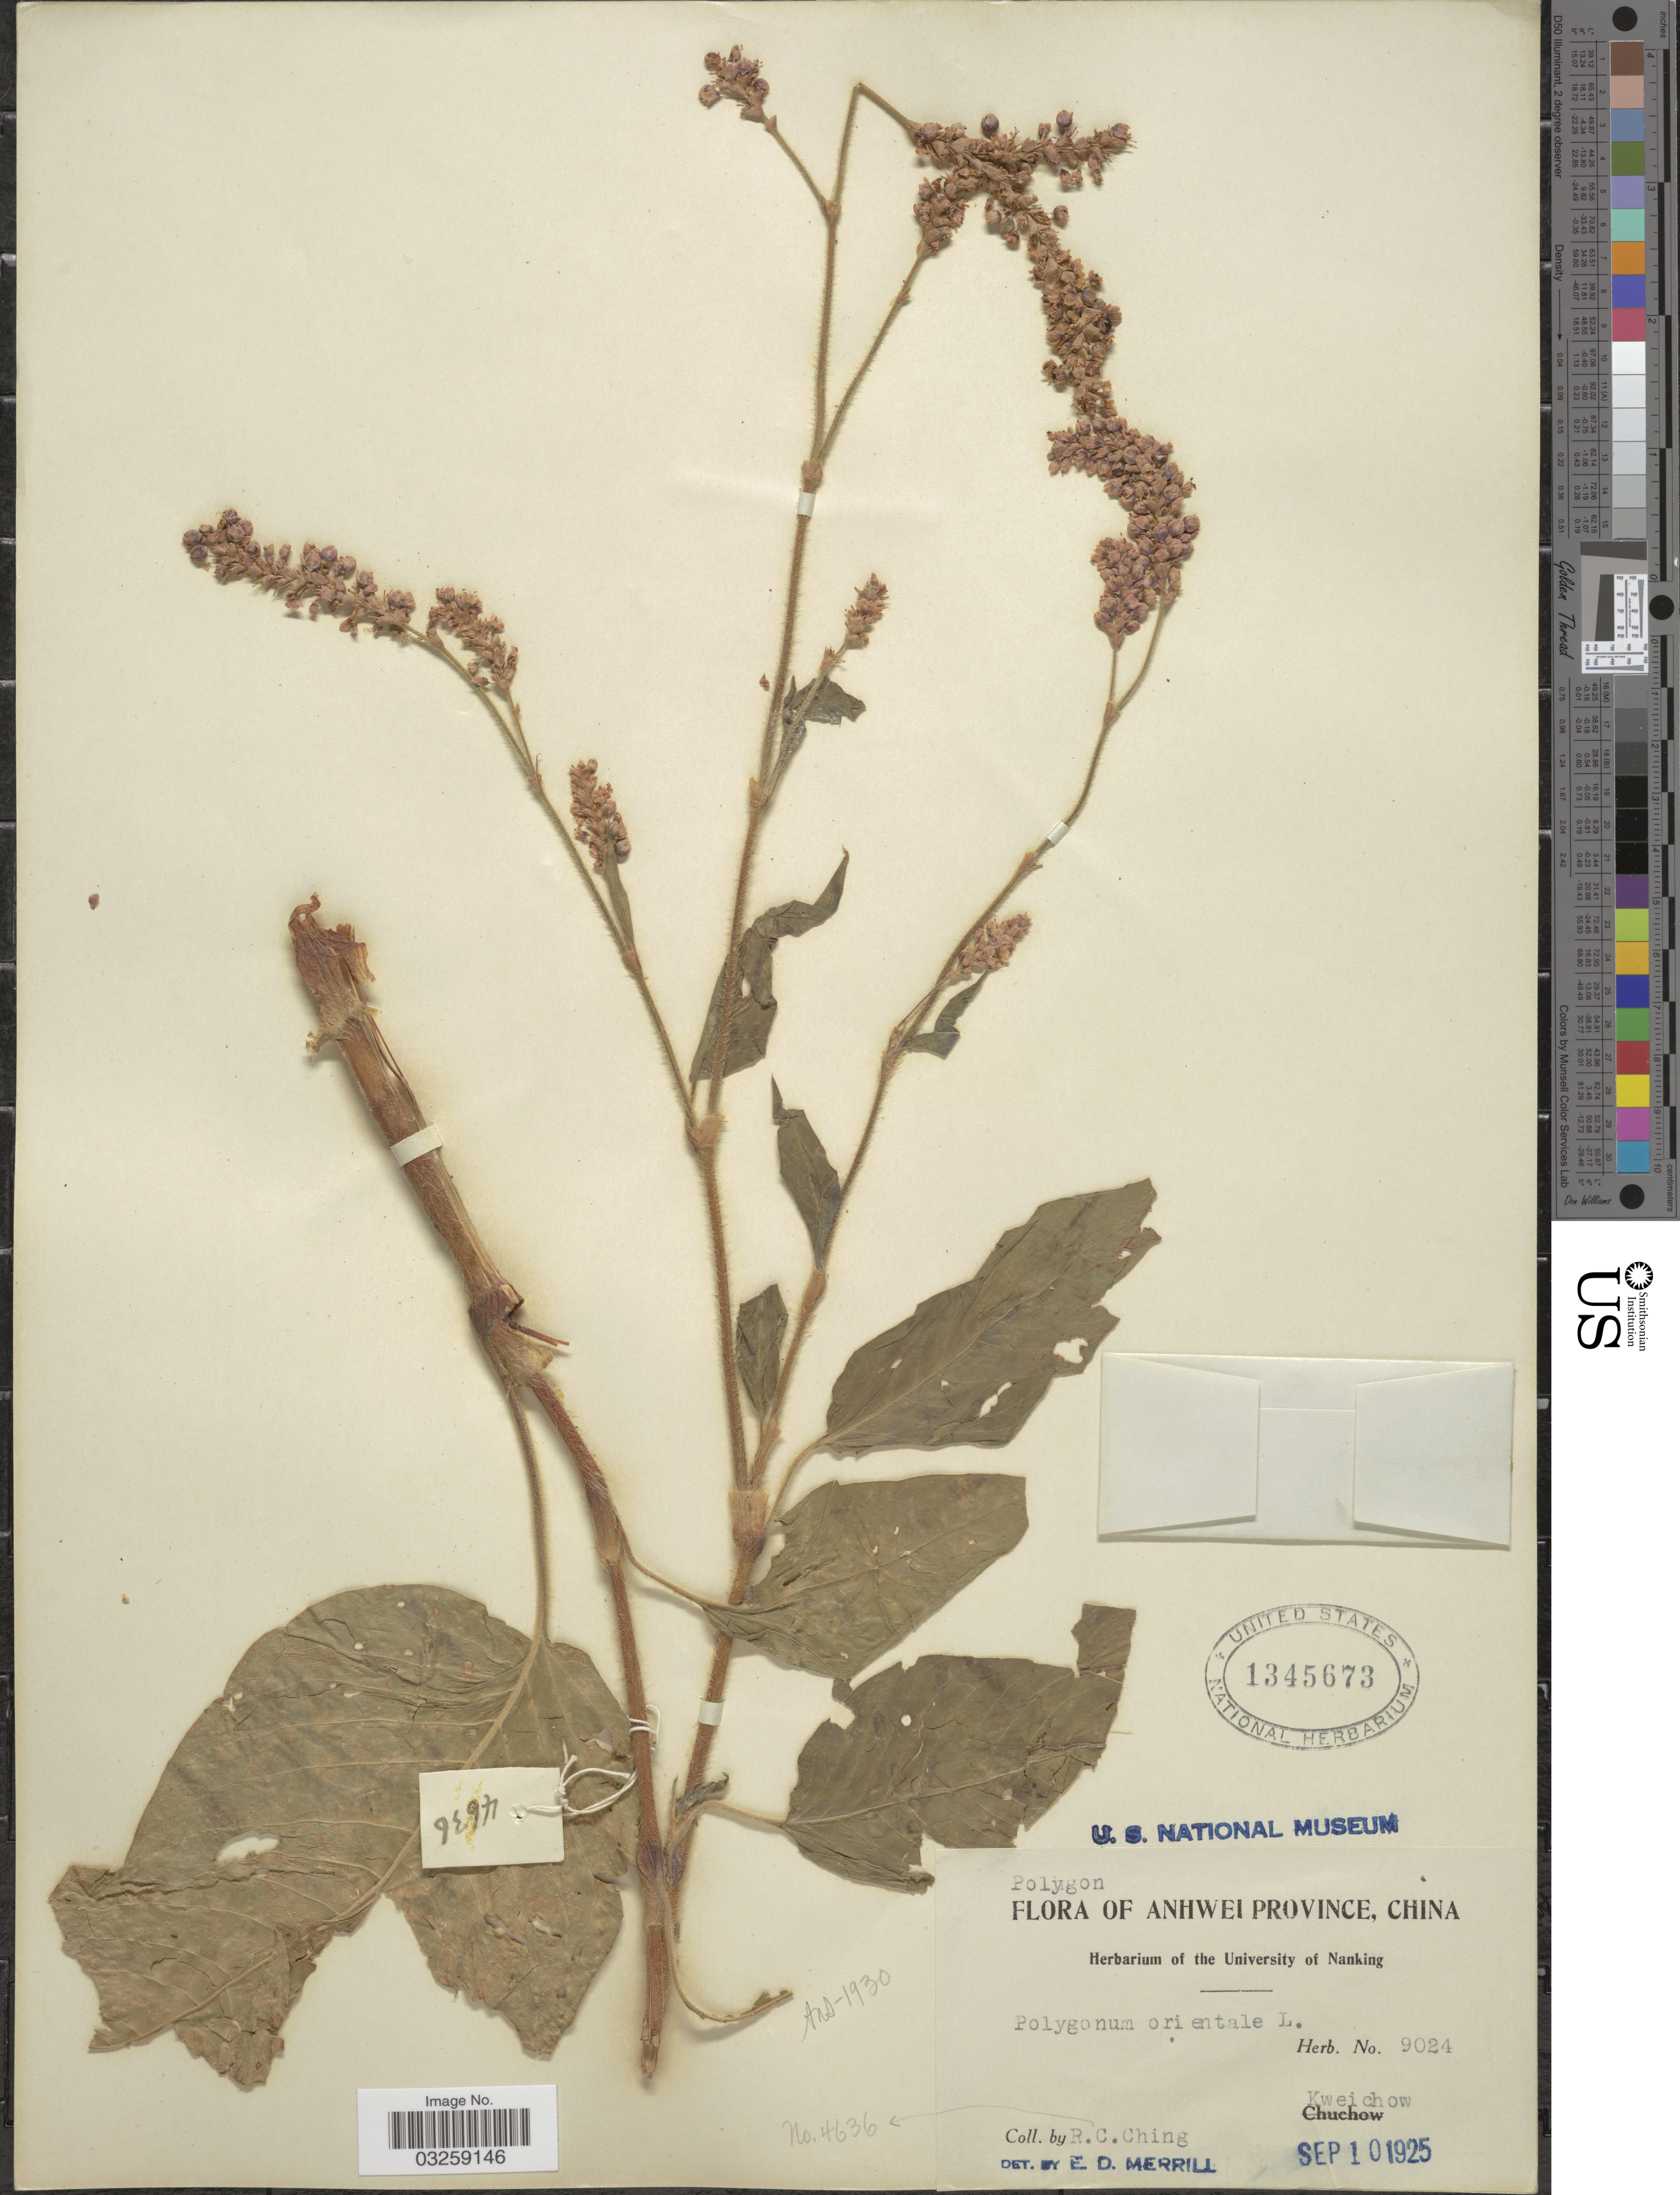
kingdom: Plantae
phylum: Tracheophyta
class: Magnoliopsida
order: Caryophyllales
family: Polygonaceae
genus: Polygonum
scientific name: Polygonum orientale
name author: L.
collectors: R. C. Ching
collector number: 4636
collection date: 1925-09-10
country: China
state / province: Guizhou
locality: Anhwei Province. Kweichow.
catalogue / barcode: US 1345673